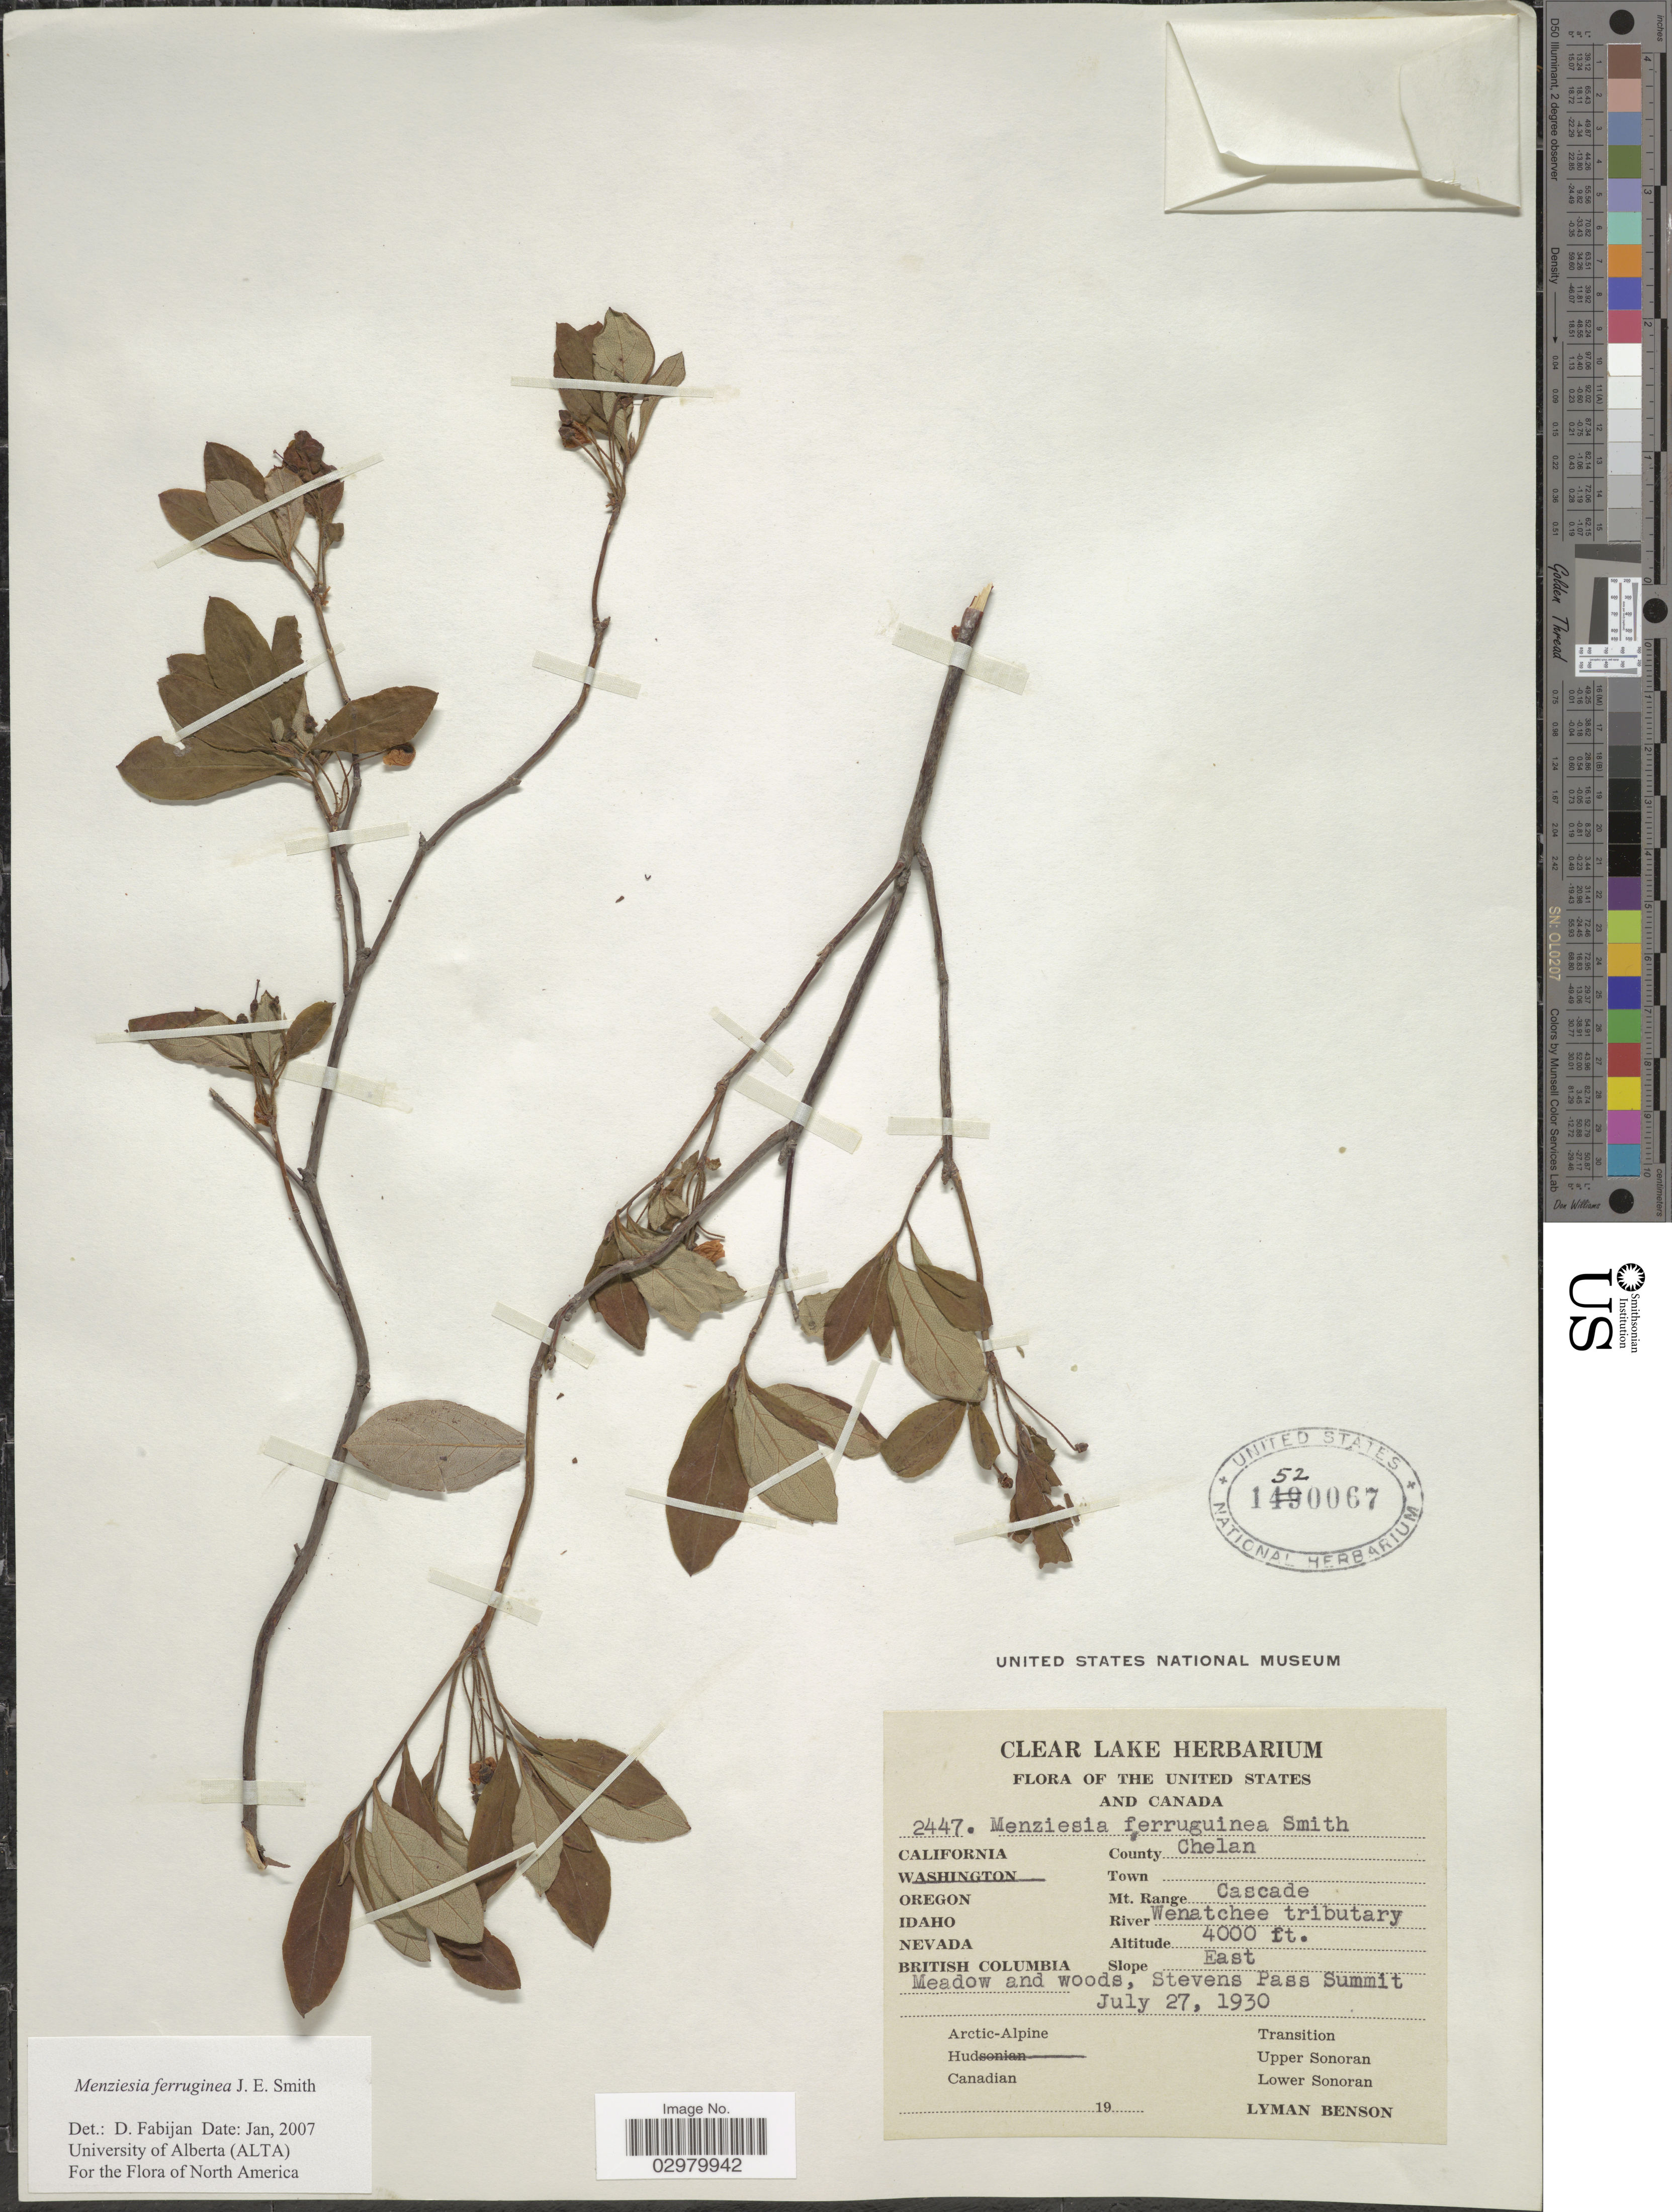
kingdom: Plantae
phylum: Tracheophyta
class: Magnoliopsida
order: Ericales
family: Ericaceae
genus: Menziesia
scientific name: Menziesia ferruginea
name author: Sm.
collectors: L. D. Benson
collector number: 2447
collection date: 1930-07-27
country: United States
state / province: Washington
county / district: Chelan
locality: County Chelan, Mt. Range Cascade. River Wenatchee tributary. Slope East, Meadow and woods, Stevens Pass Summit.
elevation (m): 1219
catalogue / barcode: US 1520067